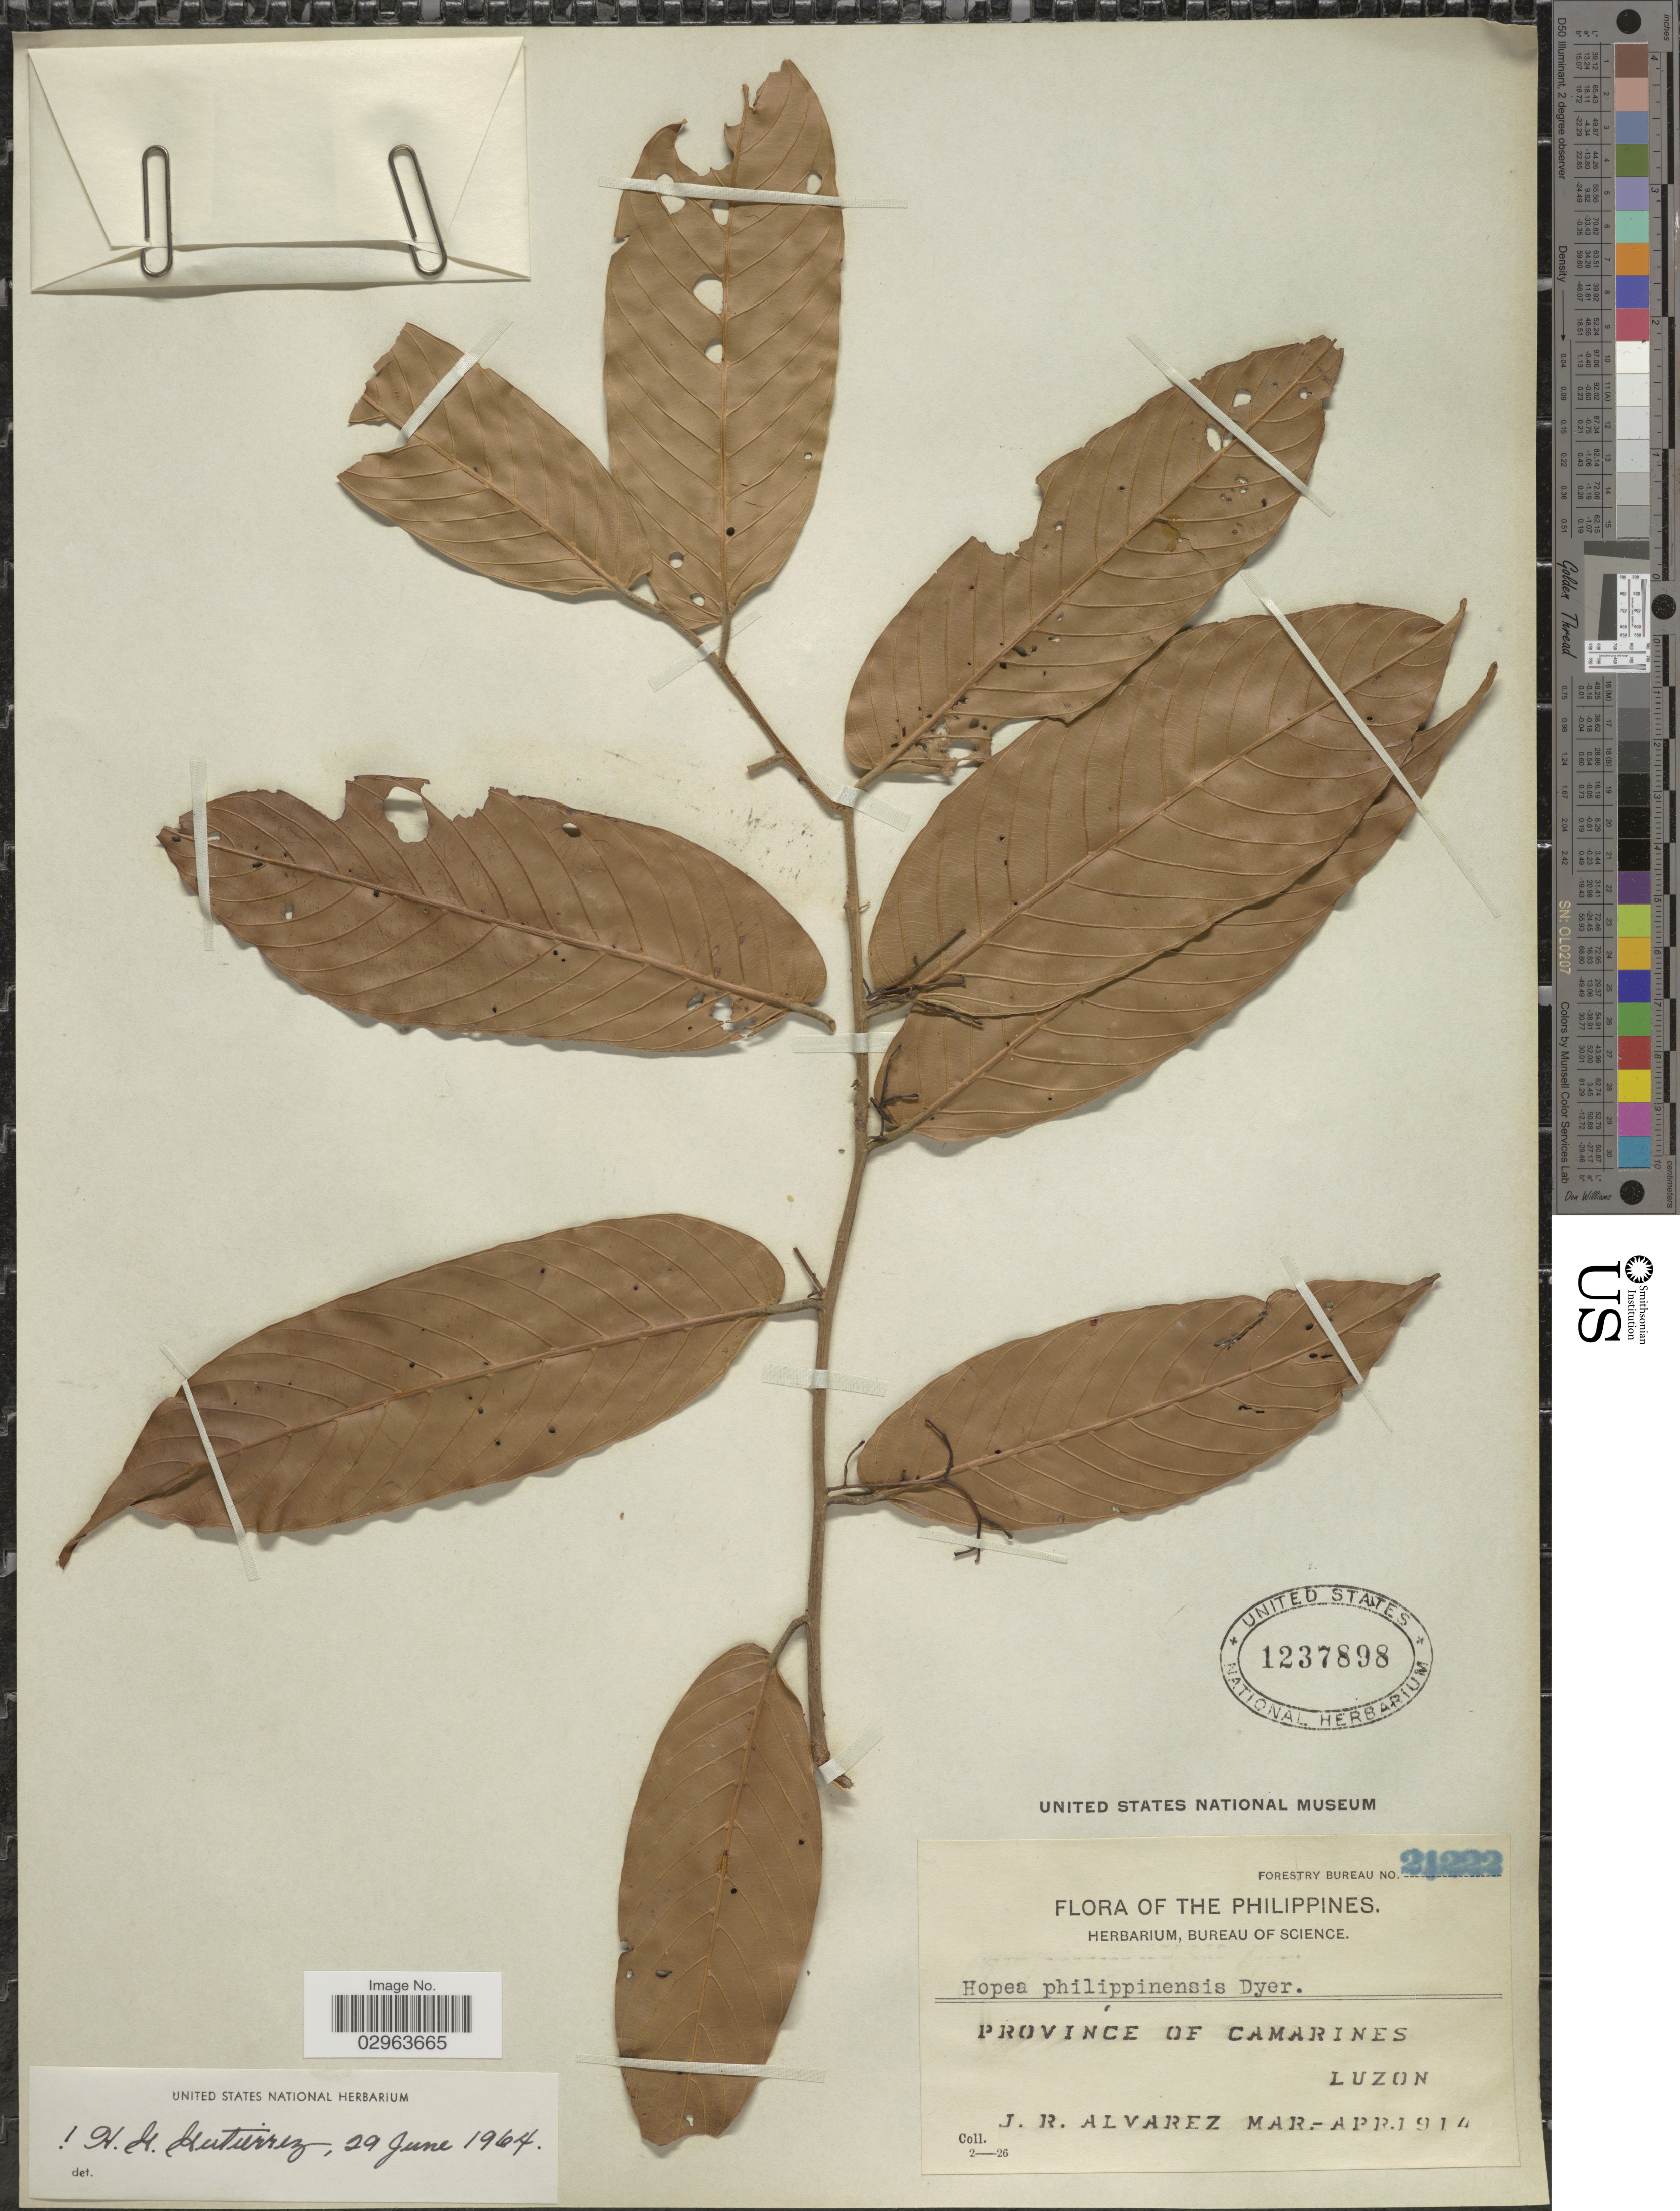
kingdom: Plantae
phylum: Tracheophyta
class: Magnoliopsida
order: Malvales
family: Dipterocarpaceae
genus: Hopea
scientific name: Hopea philippinensis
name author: Dyer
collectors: R. Alvarez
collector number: Forestry Bureau 21222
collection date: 1914-03/1914-04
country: Philippines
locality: Province of Camarines. Luzon.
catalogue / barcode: US 1237898